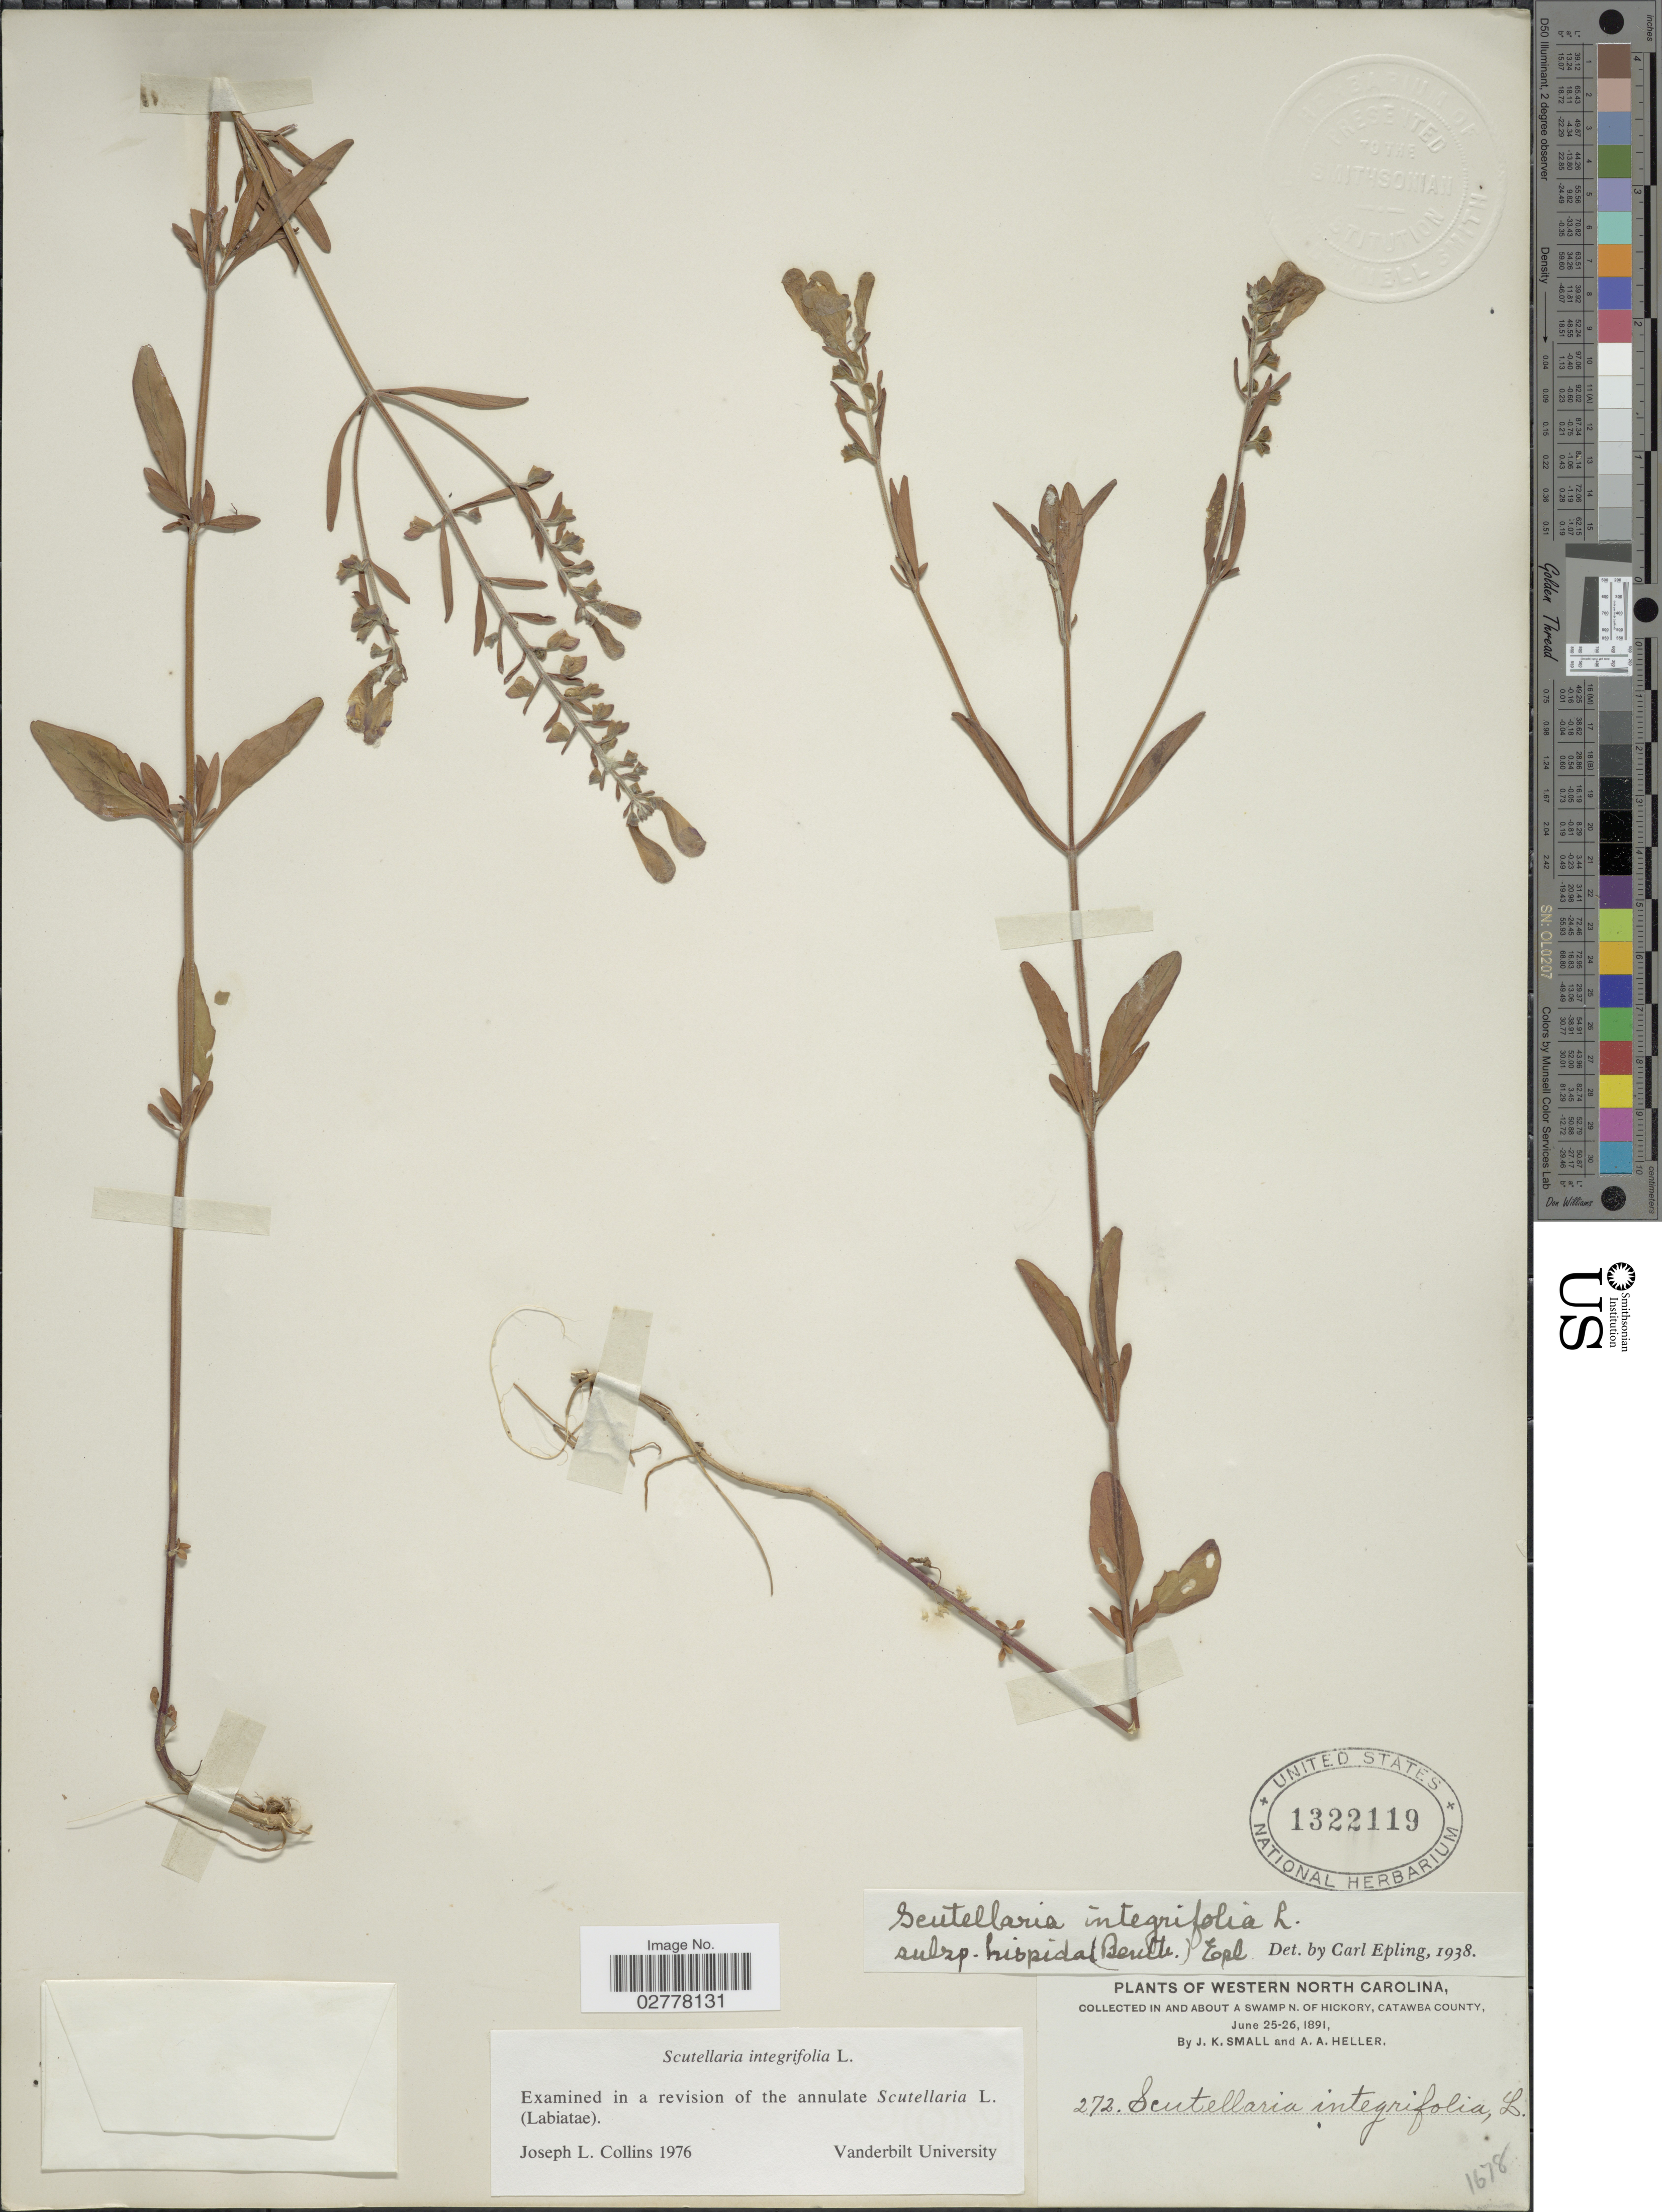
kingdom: Plantae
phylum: Tracheophyta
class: Magnoliopsida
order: Lamiales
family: Lamiaceae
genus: Scutellaria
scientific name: Scutellaria integrifolia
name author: L.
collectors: J. K. Small & A. A. Heller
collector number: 272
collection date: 1891-06-25/1891-06-26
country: United States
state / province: North Carolina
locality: Western North Carolina. In and about a swamp N. of Hickory, Catawba County.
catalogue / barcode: US 1322119